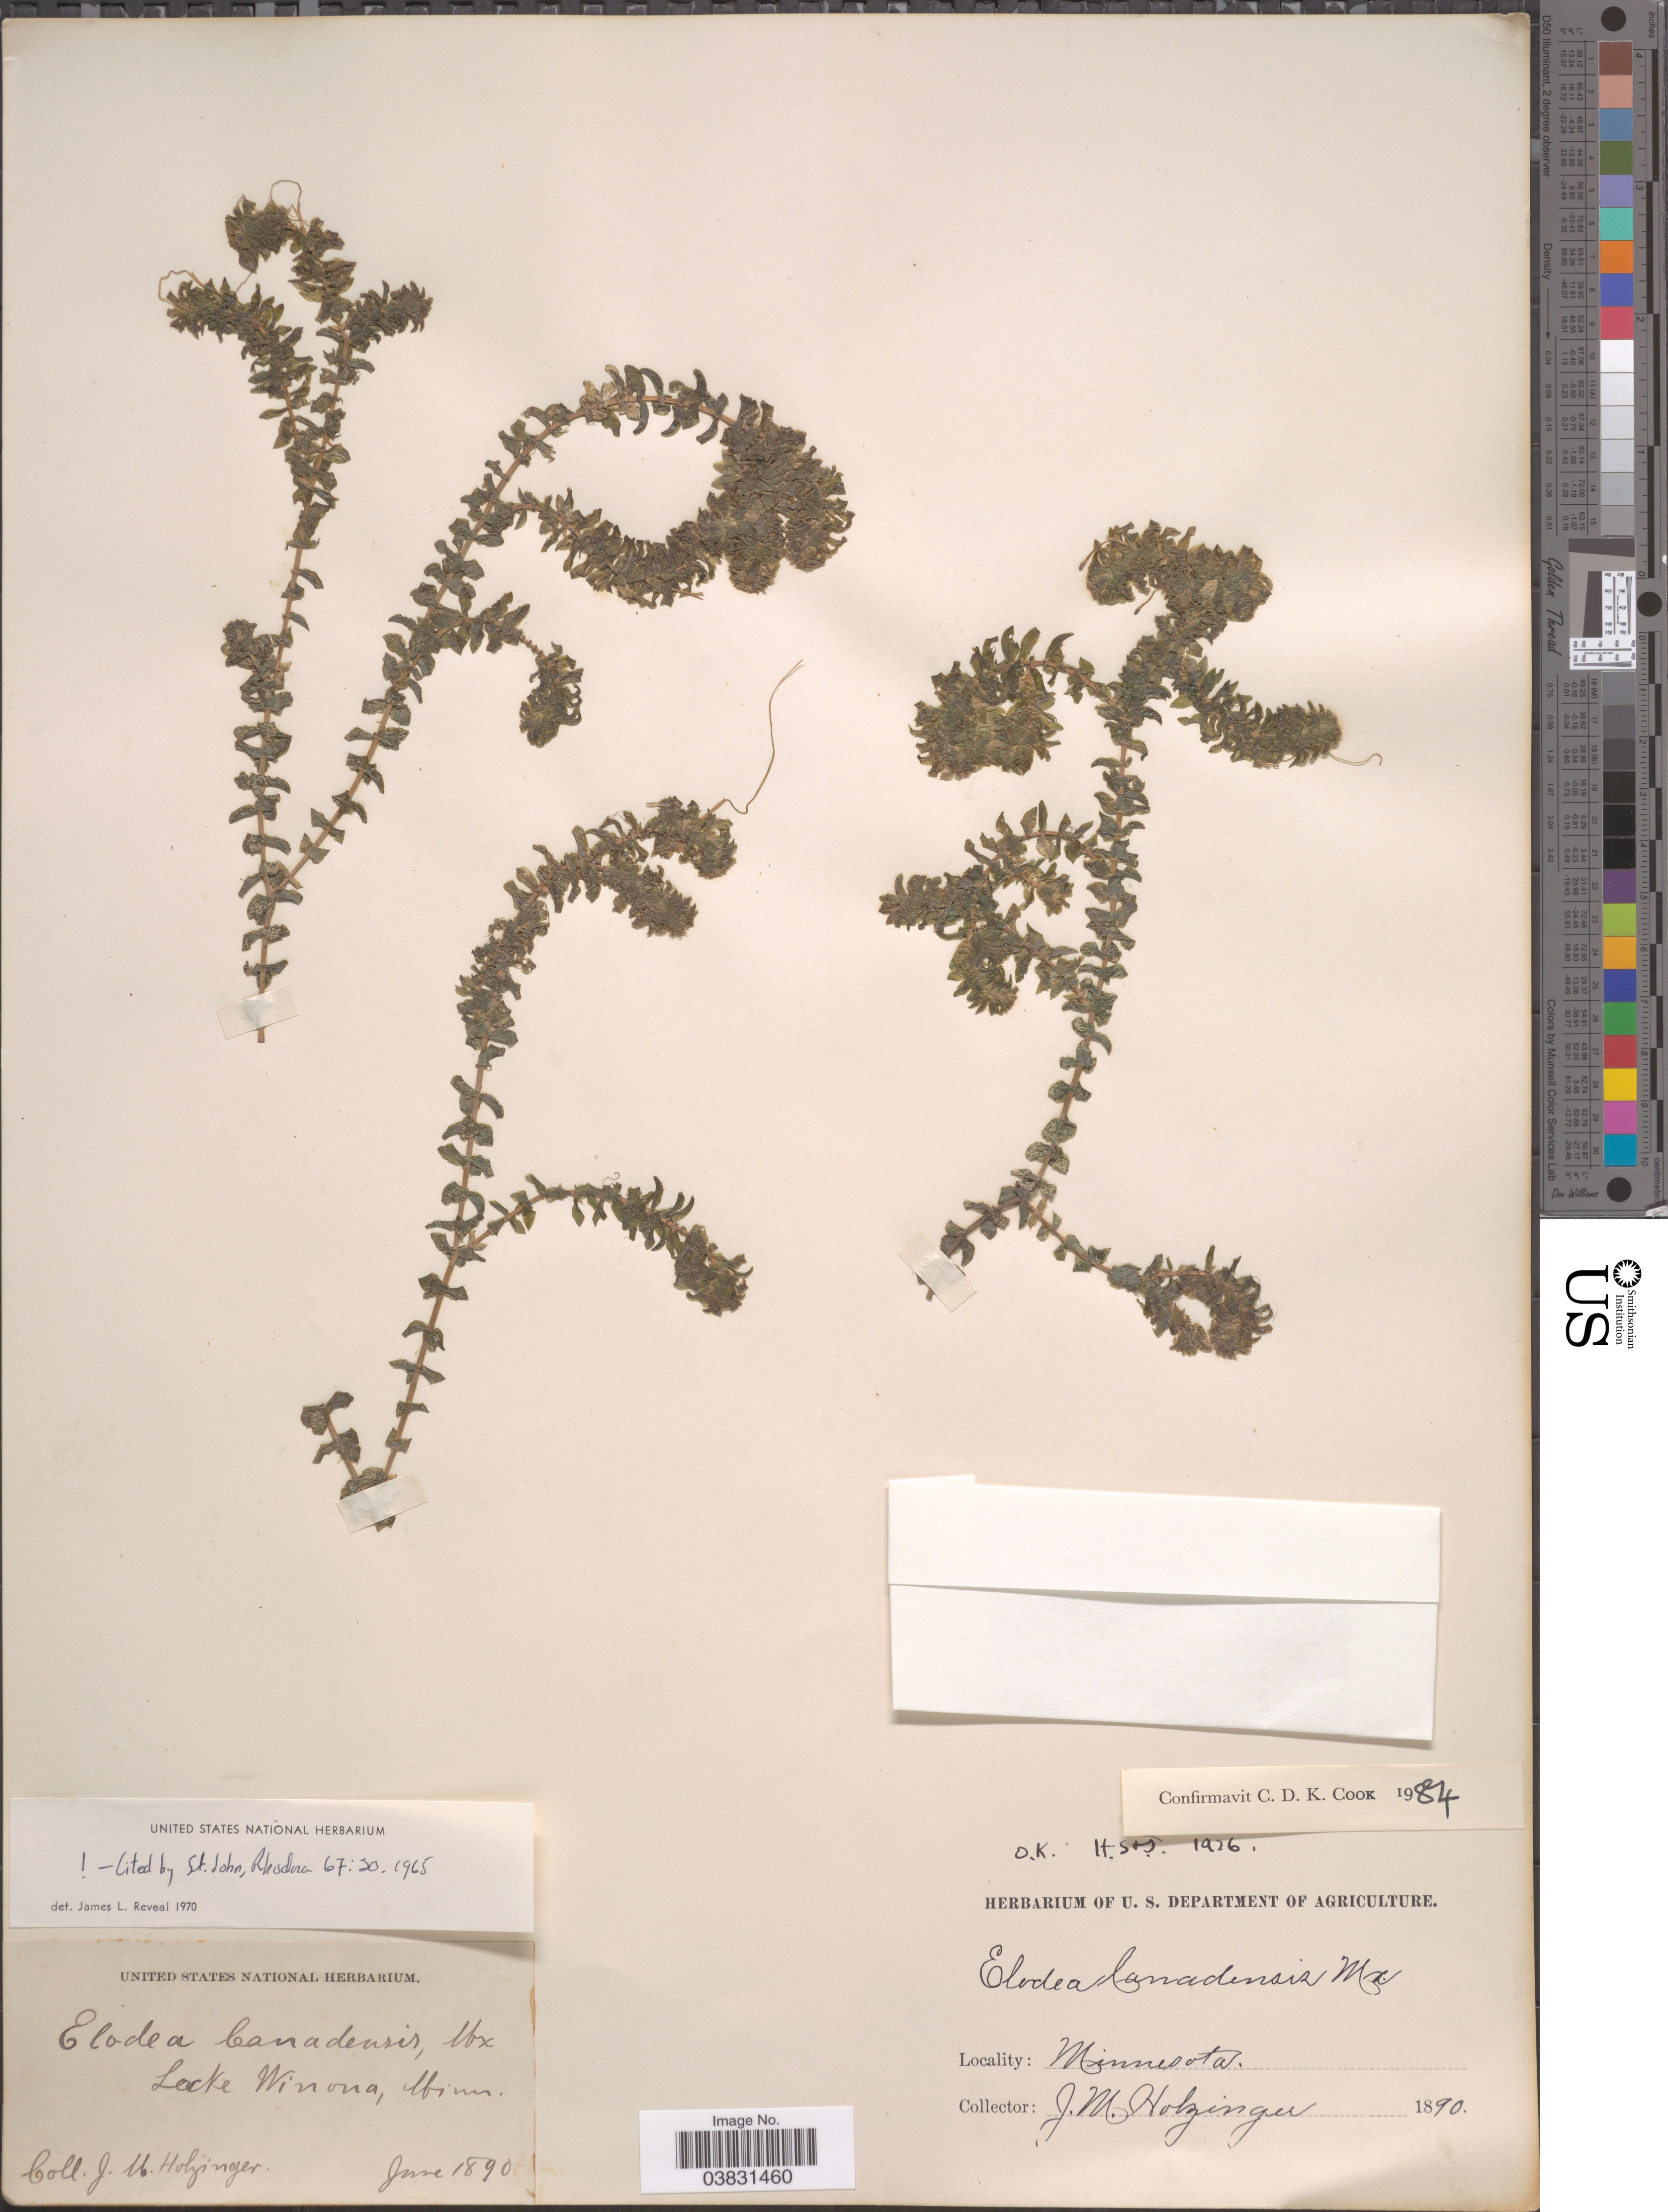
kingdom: Plantae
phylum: Tracheophyta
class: Liliopsida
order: Alismatales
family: Hydrocharitaceae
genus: Elodea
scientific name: Elodea canadensis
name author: Michx.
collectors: J. M. Holzinger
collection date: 1890-06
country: United States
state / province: Minnesota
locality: Lake Winona.